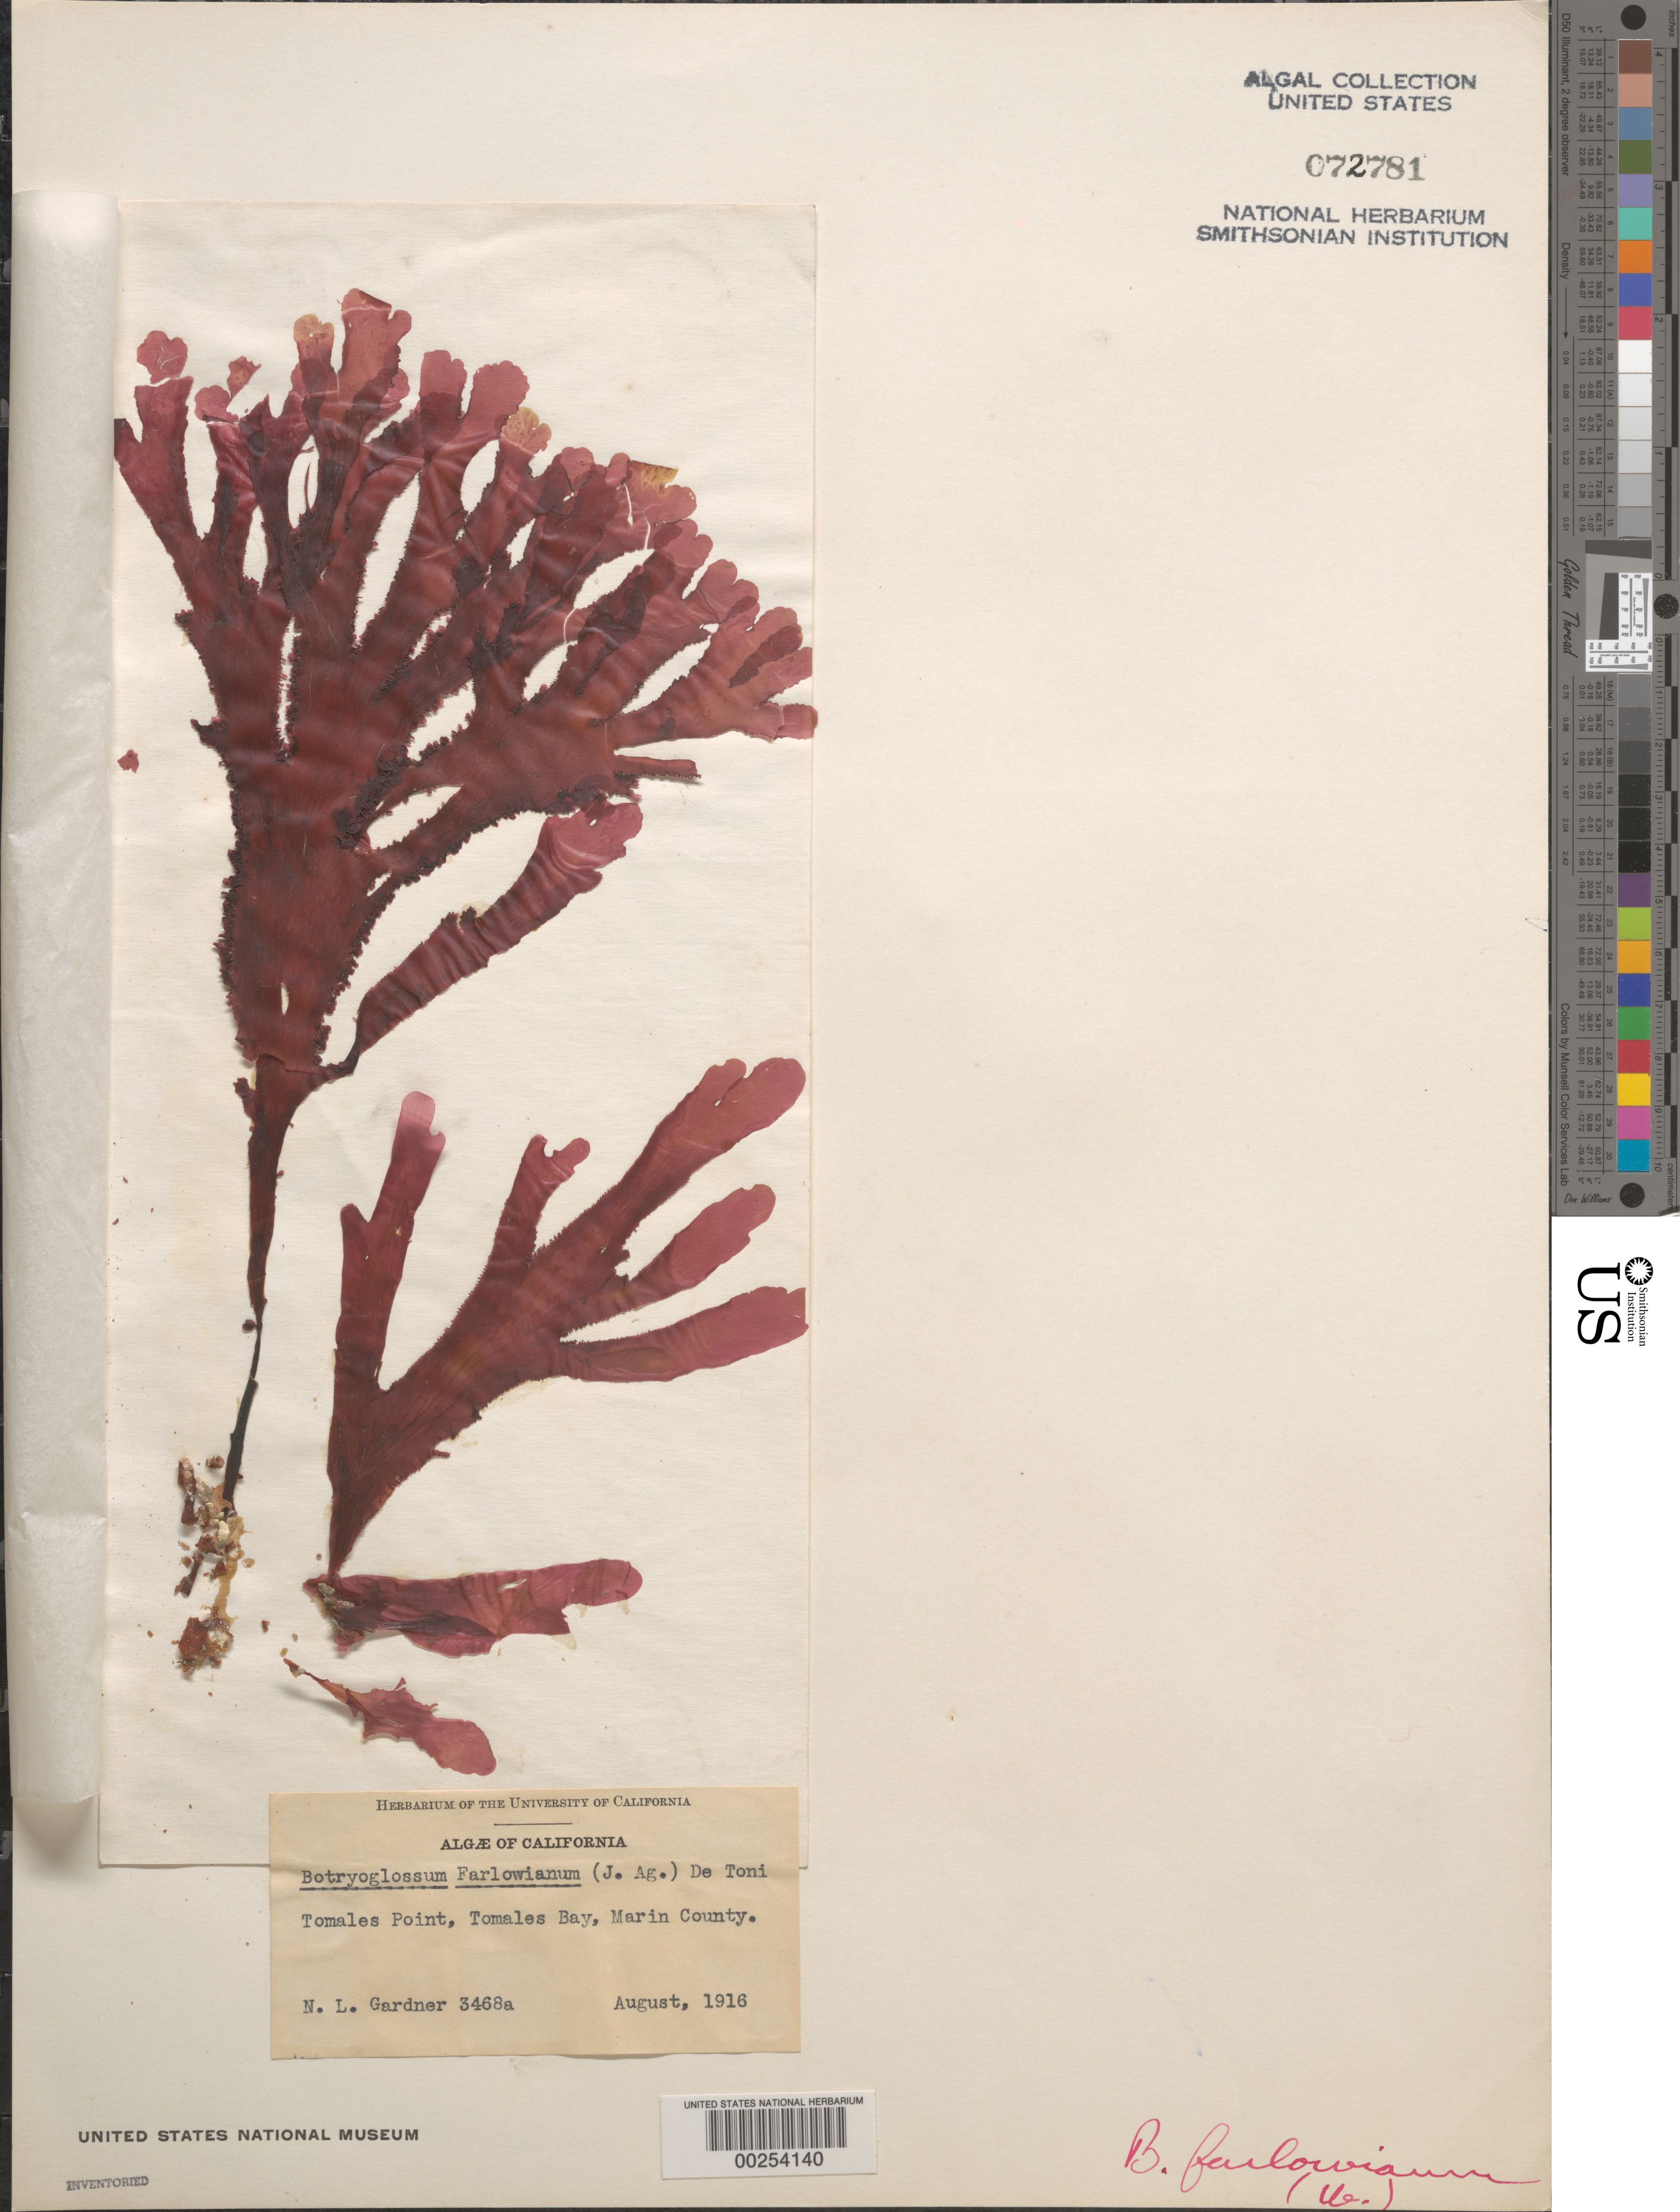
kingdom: Plantae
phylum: Rhodophyta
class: Florideophyceae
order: Ceramiales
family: Delesseriaceae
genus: Botryoglossum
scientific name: Botryoglossum farlowianum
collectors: N. Gardner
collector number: NLG 3468a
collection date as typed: Aug 1916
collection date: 1916-08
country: United States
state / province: California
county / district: Marin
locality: Tomales Point, Tomales Bay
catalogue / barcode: US 72781